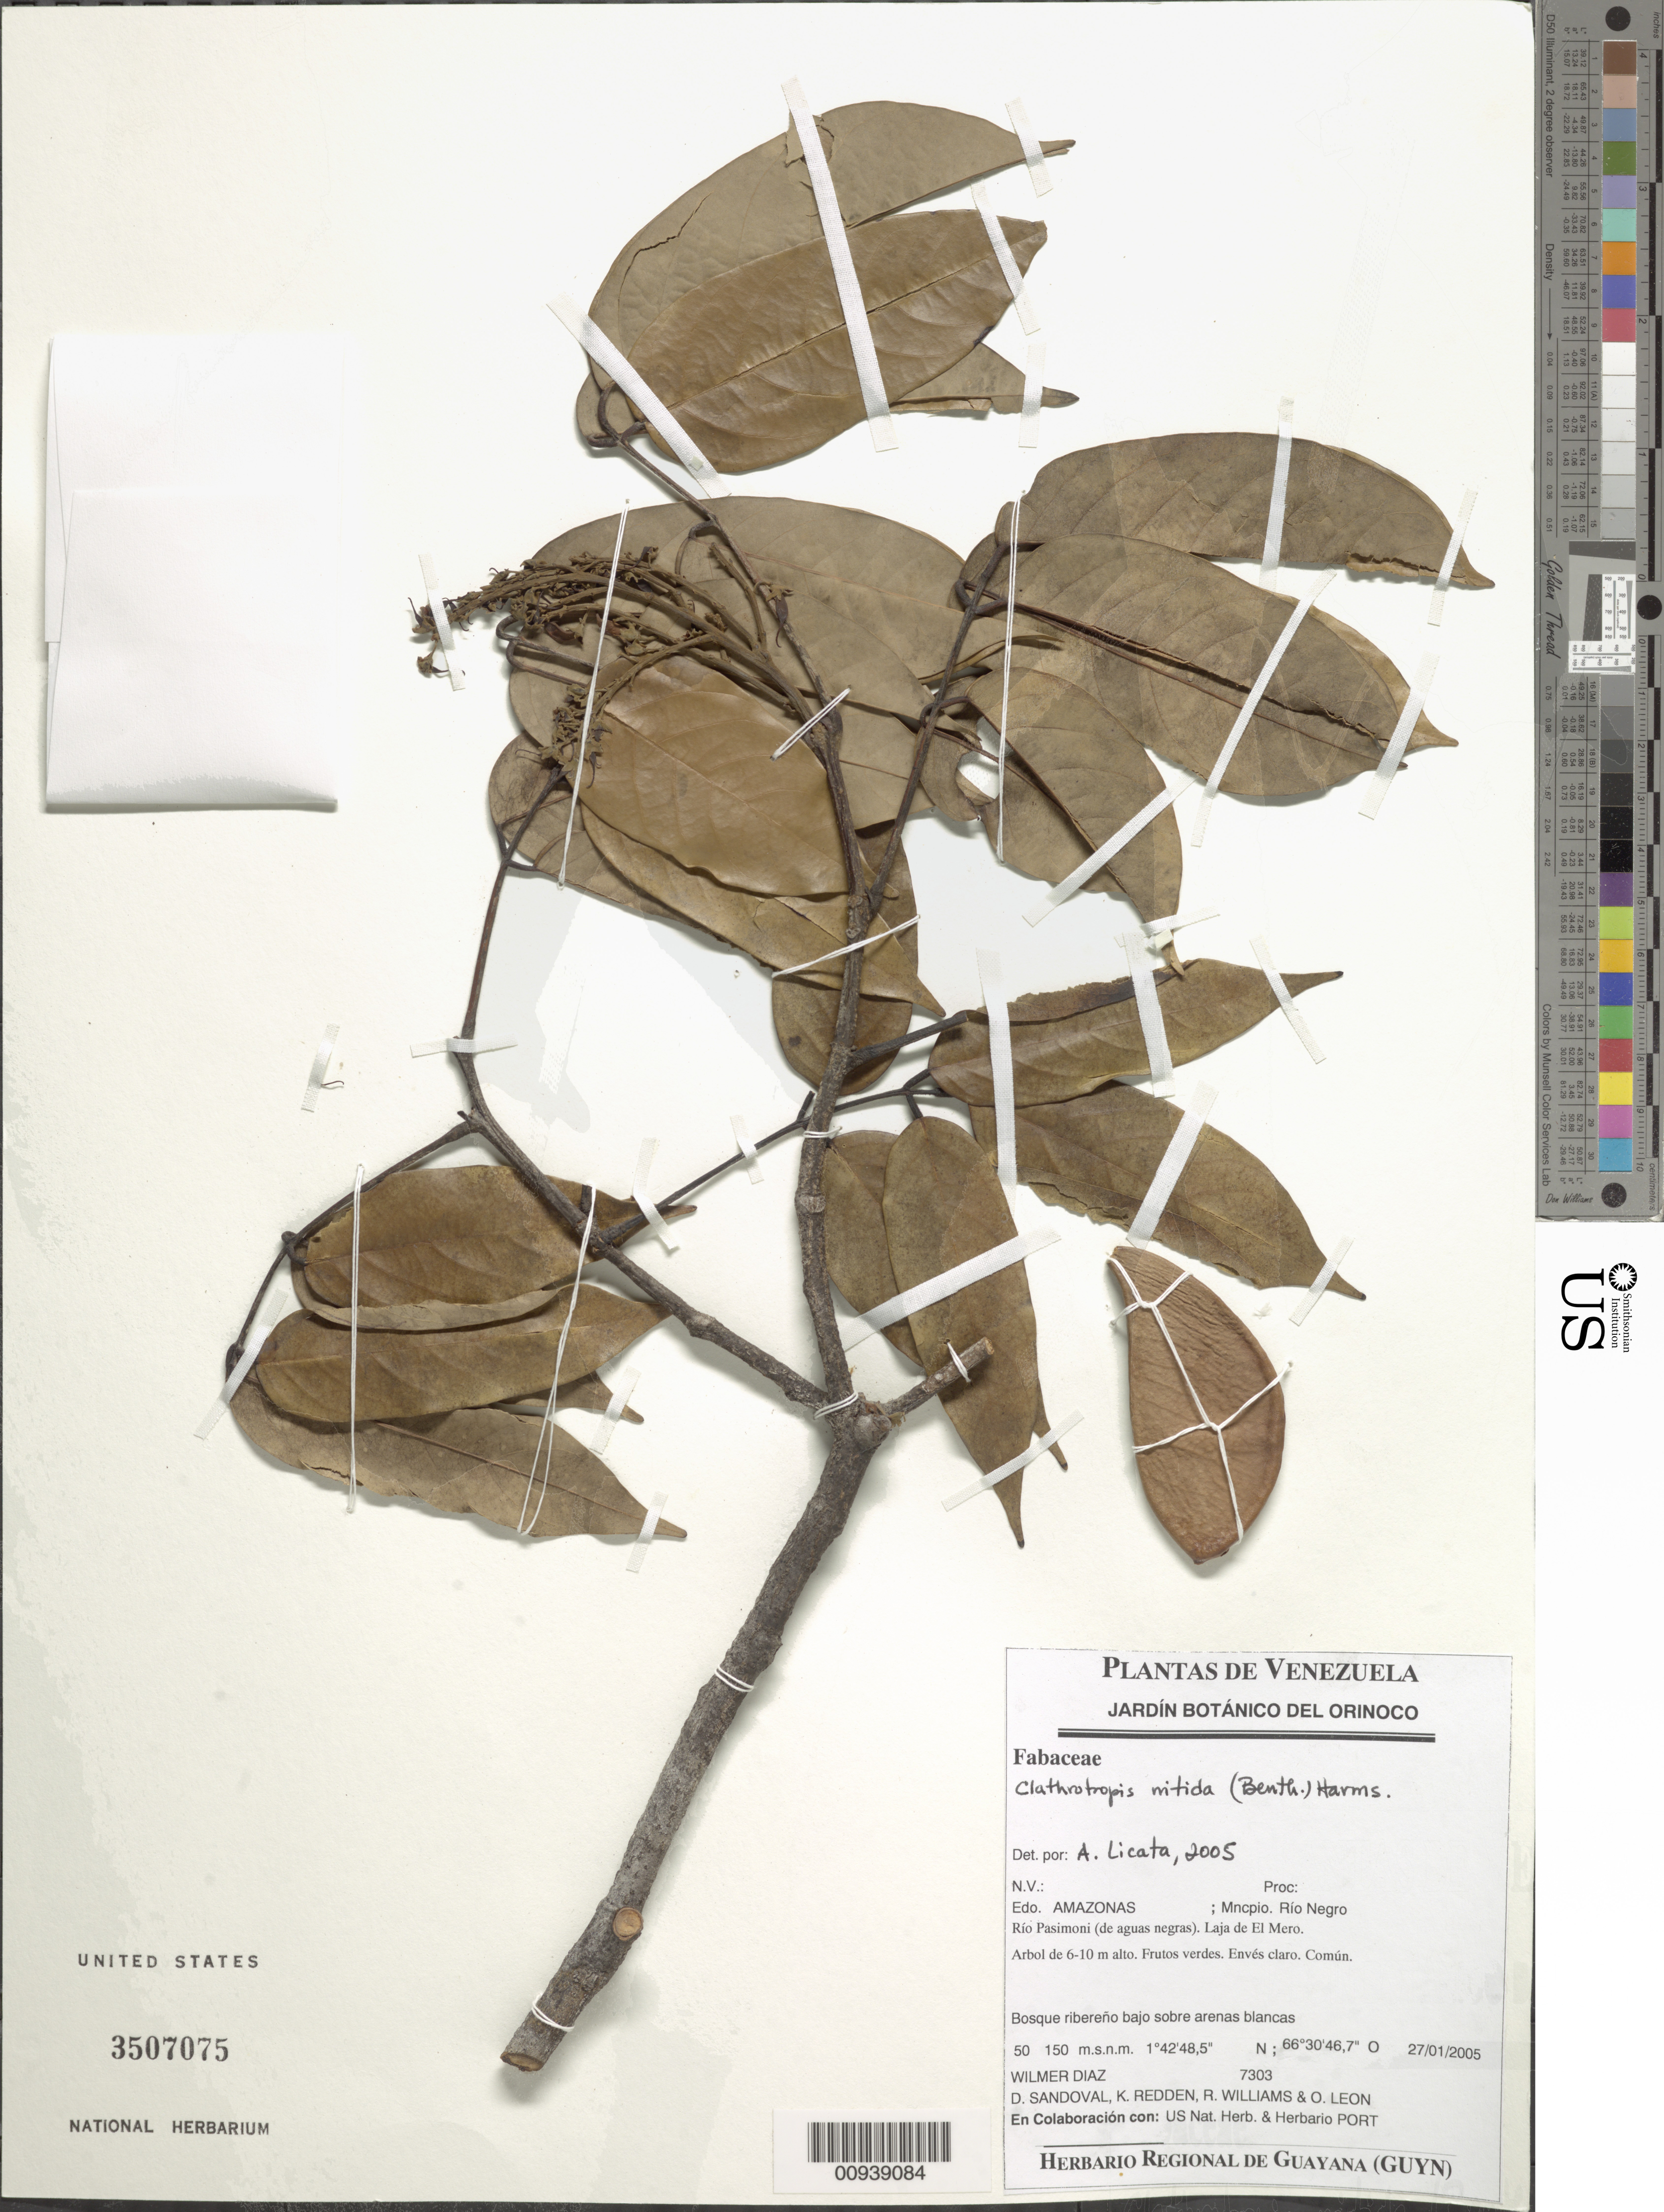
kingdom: Plantae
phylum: Tracheophyta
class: Magnoliopsida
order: Fabales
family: Fabaceae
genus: Clathrotropis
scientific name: Clathrotropis nitida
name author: Harms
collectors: W. Díaz P., D. Sandoval, K. M. Redden, R. Williams & O. León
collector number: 7303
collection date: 2005-02-27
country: Venezuela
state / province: Amazonas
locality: Edo. Amazonas, Mncpio, Rio Negro, Rio Pasimoni (de aguas negras) Laja del Mero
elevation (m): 50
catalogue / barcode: US 3507075